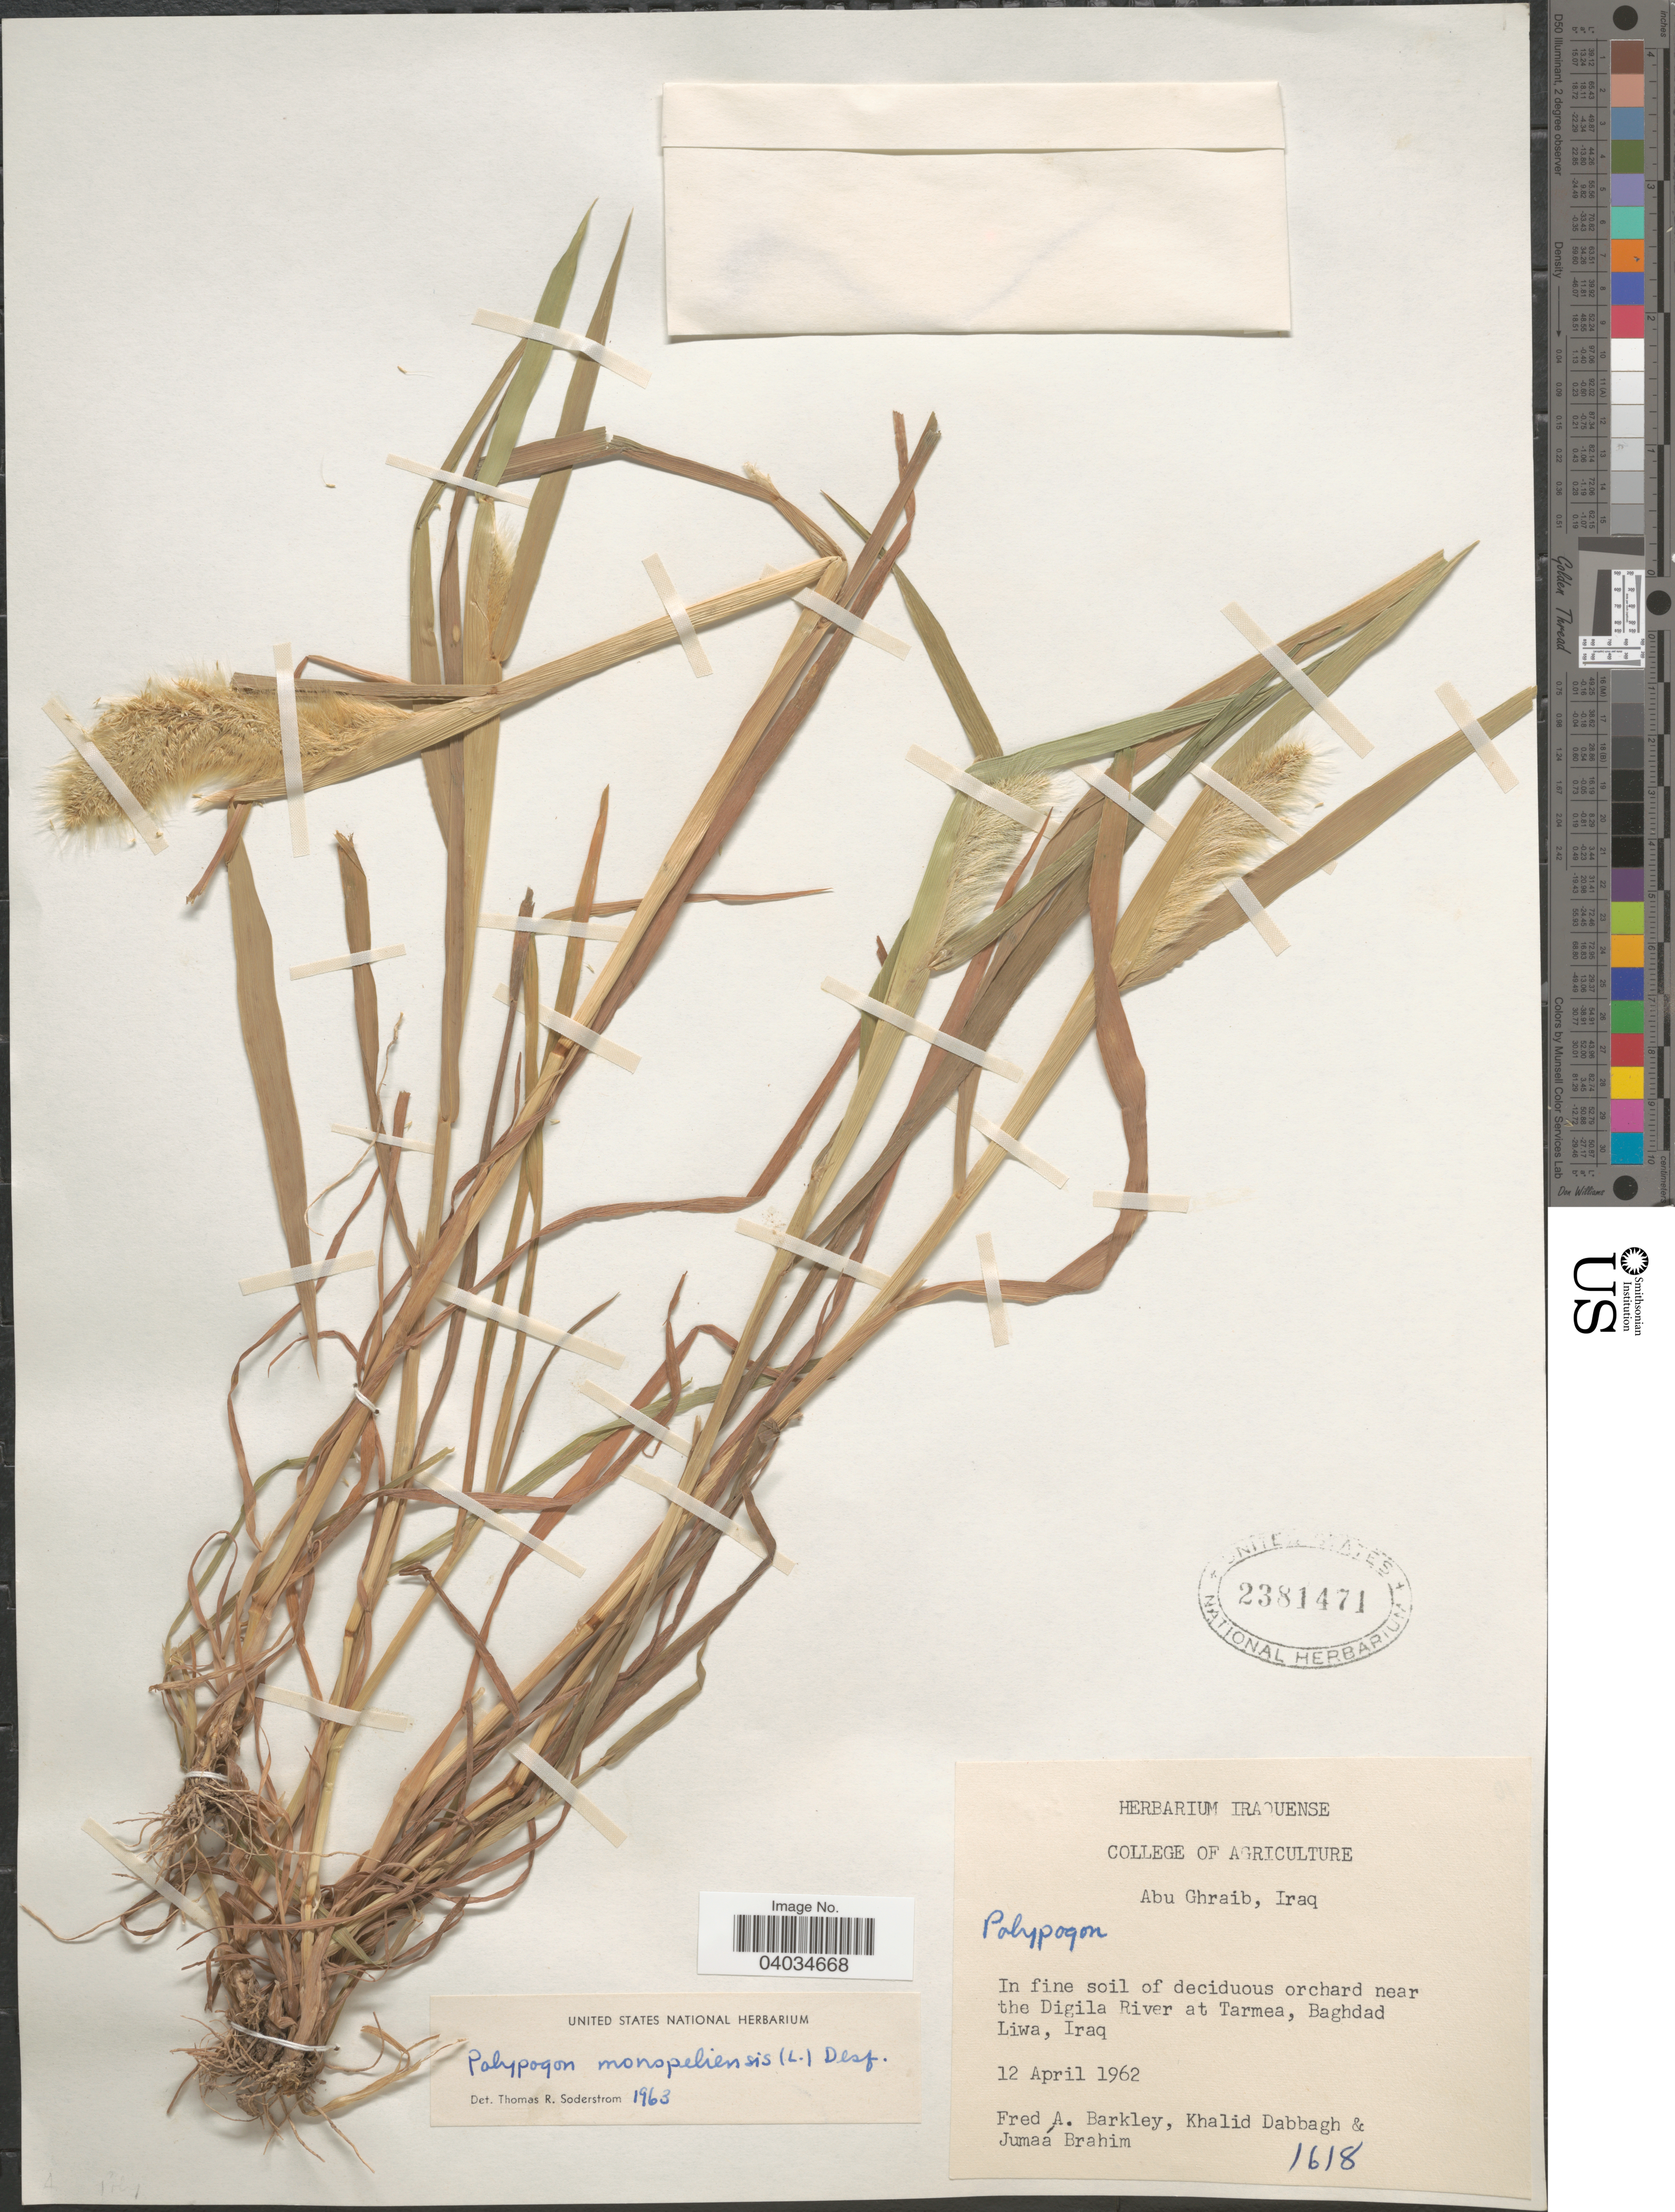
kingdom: Plantae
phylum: Tracheophyta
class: Liliopsida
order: Poales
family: Poaceae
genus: Polypogon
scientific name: Polypogon monspeliensis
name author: (L.) Desf.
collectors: F. A. Barkley, K. Dabbagh & Brahim M., J.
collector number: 1618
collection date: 1962-04-12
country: Iraq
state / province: Baghdad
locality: Near the Digila River at Tarmea, Baghdad Liwa.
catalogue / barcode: US 2381471